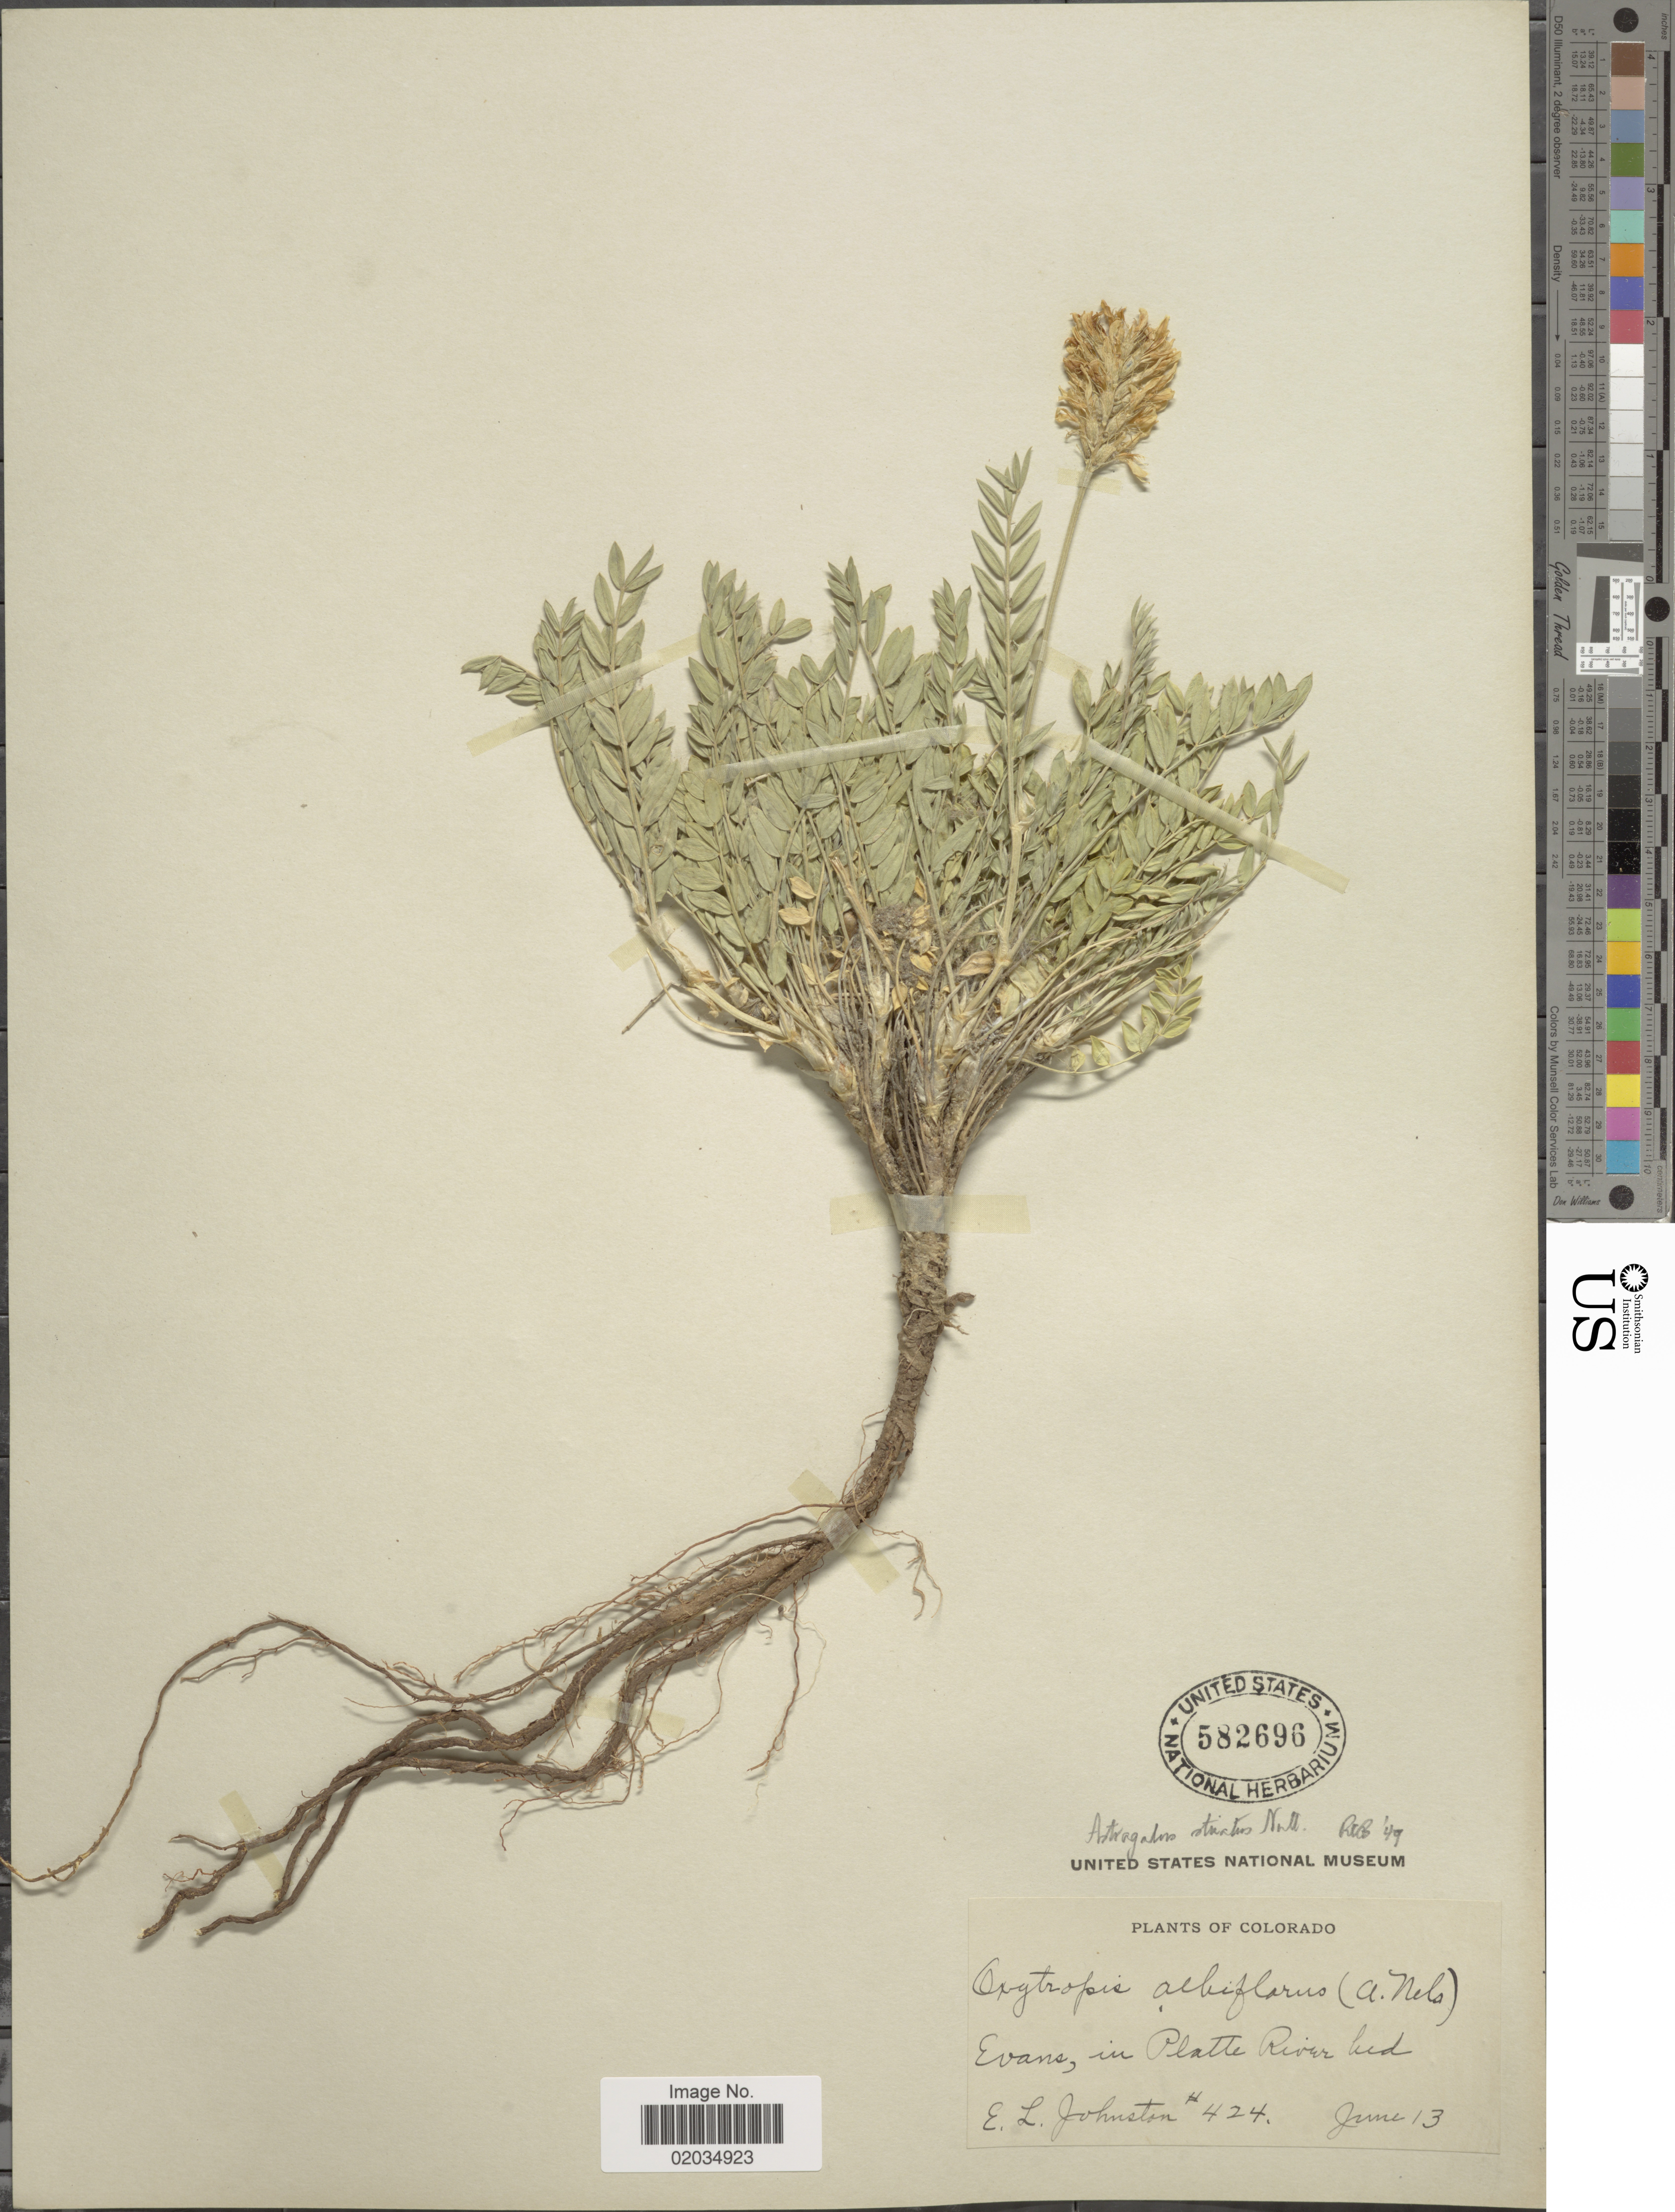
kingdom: Plantae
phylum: Tracheophyta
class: Magnoliopsida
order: Fabales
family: Fabaceae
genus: Astragalus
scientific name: Astragalus striatus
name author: Nutt.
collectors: E. L. Johnston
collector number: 424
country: United States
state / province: Colorado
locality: Evans, in Platte River bed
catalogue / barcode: US 582696